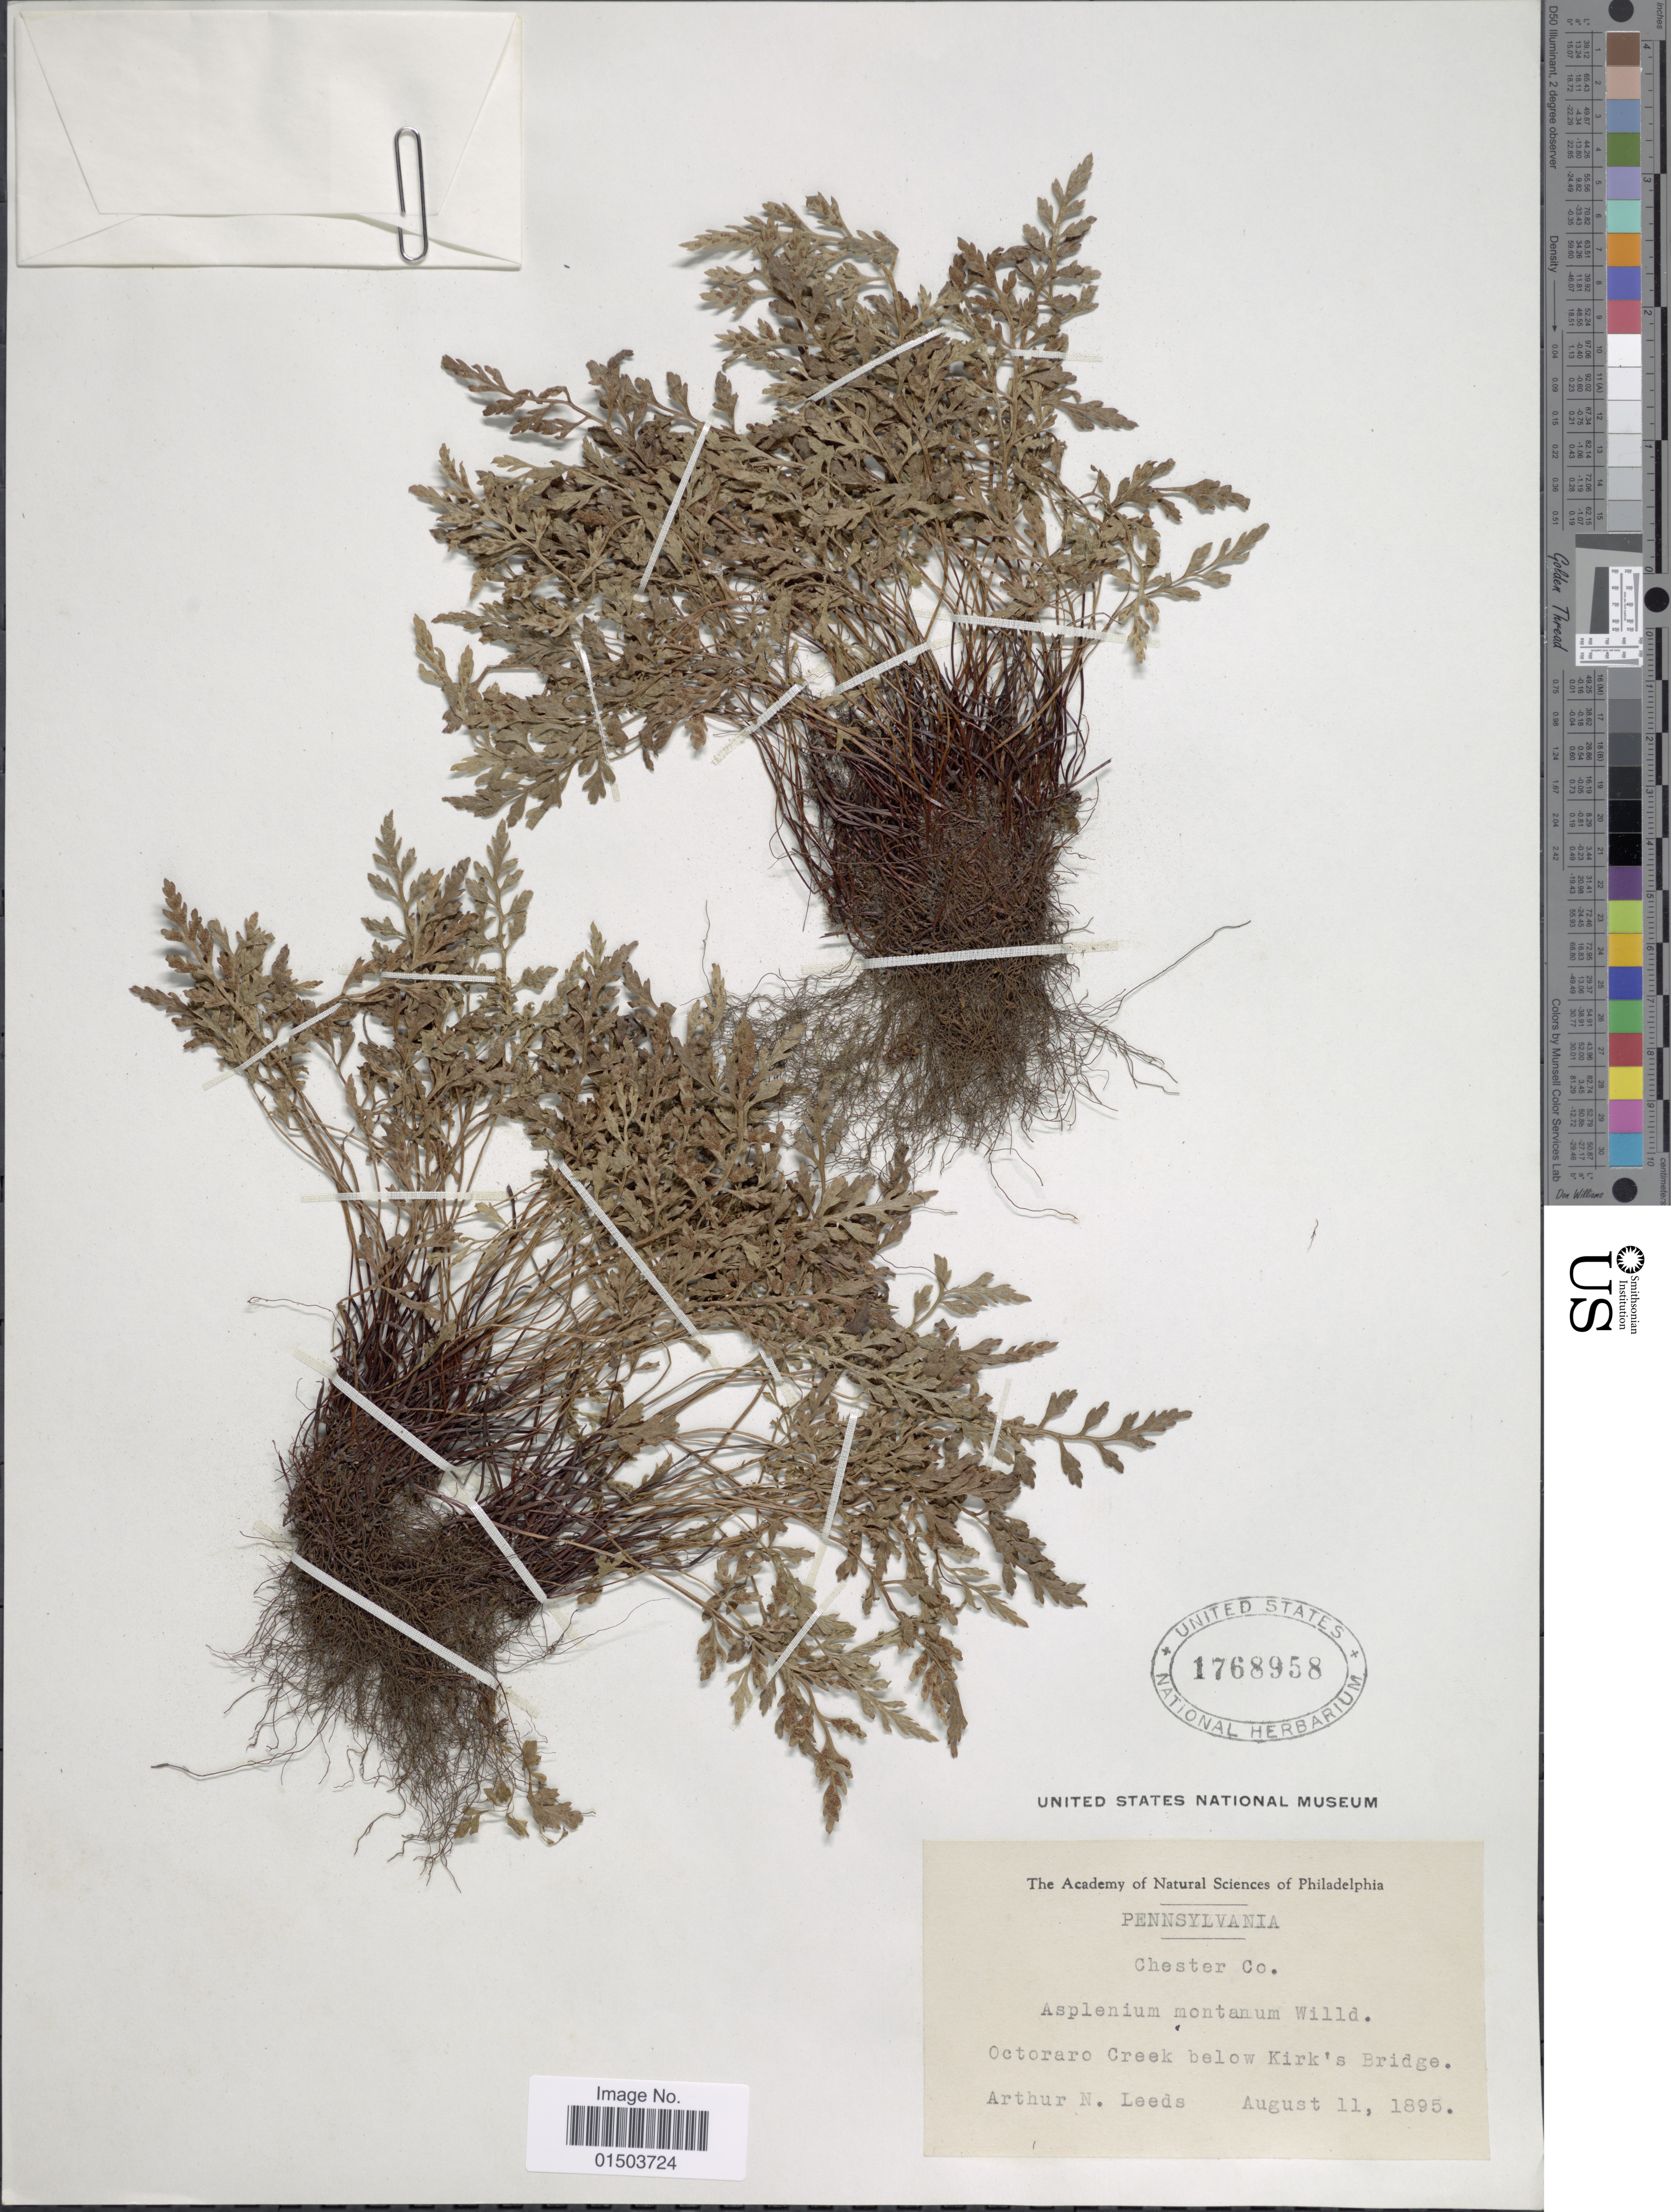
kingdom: Plantae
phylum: Tracheophyta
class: Polypodiopsida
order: Polypodiales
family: Aspleniaceae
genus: Asplenium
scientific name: Asplenium montanum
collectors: A. N. Leeds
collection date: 1895-08-11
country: United States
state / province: Pennsylvania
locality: Chester Co. Ostoraro Creek below Kirk's Bridge.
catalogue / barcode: US 1768958